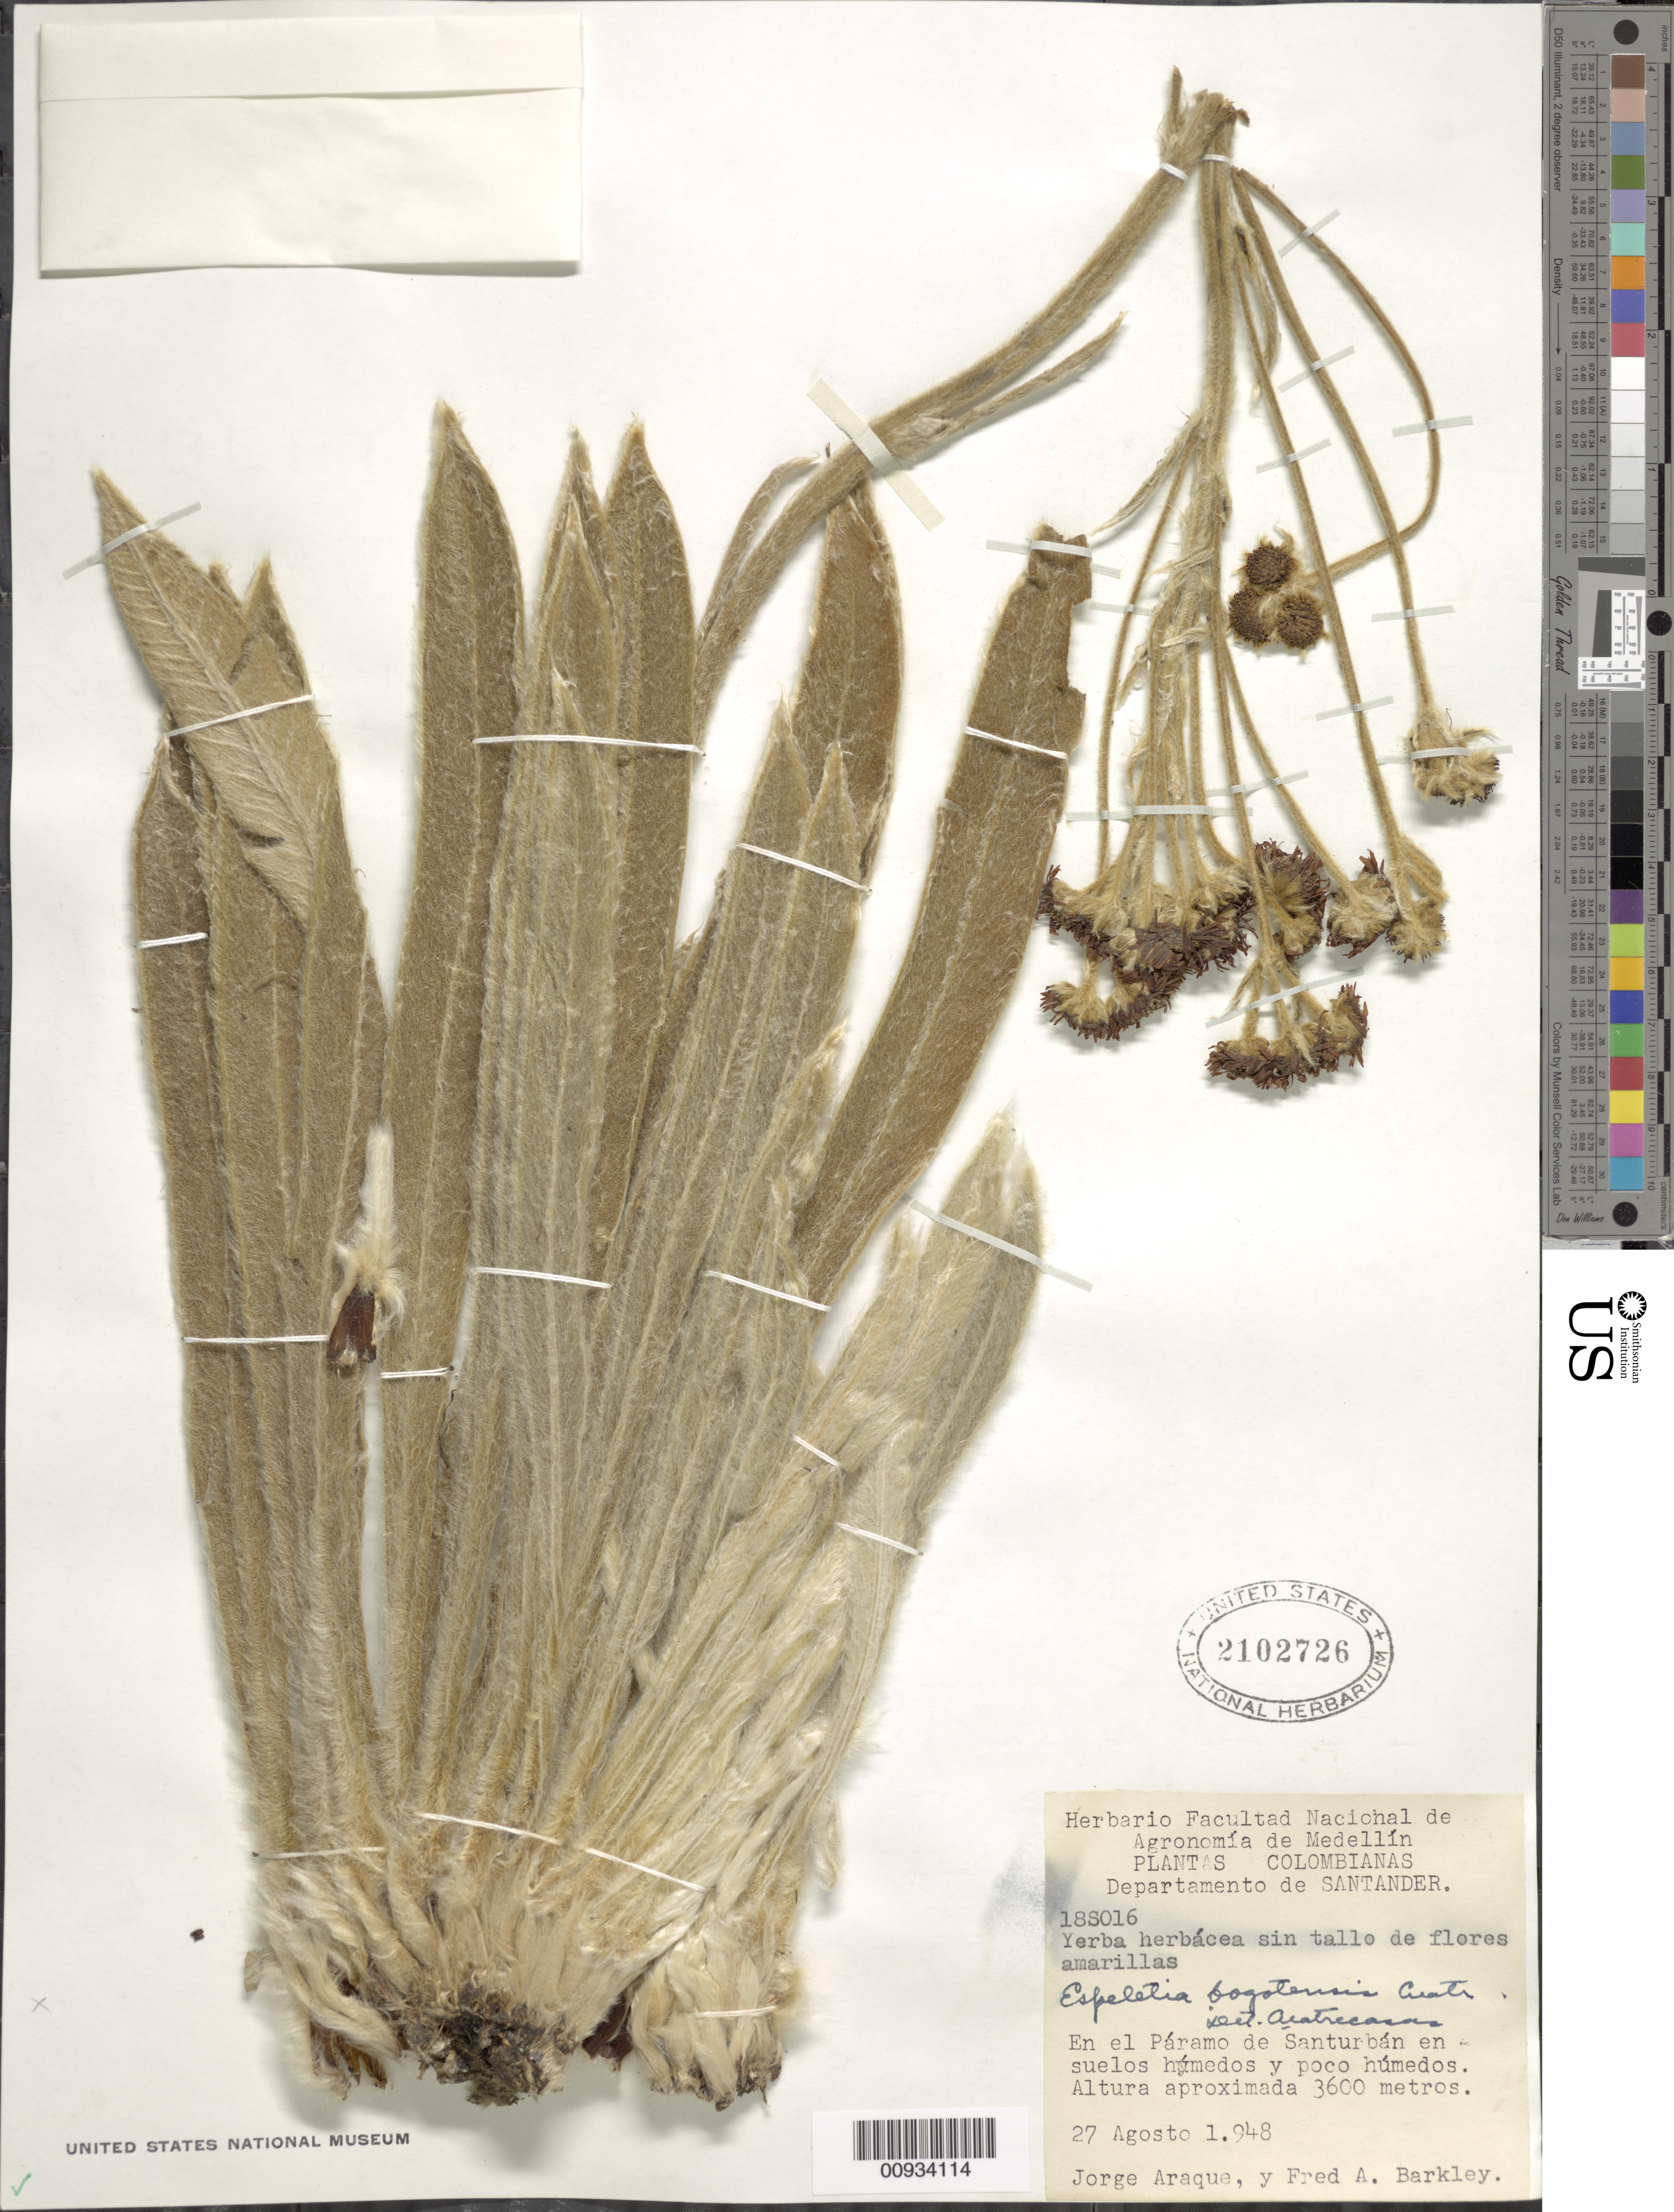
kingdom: Plantae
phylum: Tracheophyta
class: Magnoliopsida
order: Asterales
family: Asteraceae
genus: Espeletiopsis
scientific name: Espeletiopsis bogotensis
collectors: J. Araque Molina & F. A. Barkley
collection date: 1948-08-27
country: Colombia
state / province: Santander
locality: Páramo de Santurbán.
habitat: En suelos húmedos y poco húmedos.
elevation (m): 3600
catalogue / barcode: US 2102726